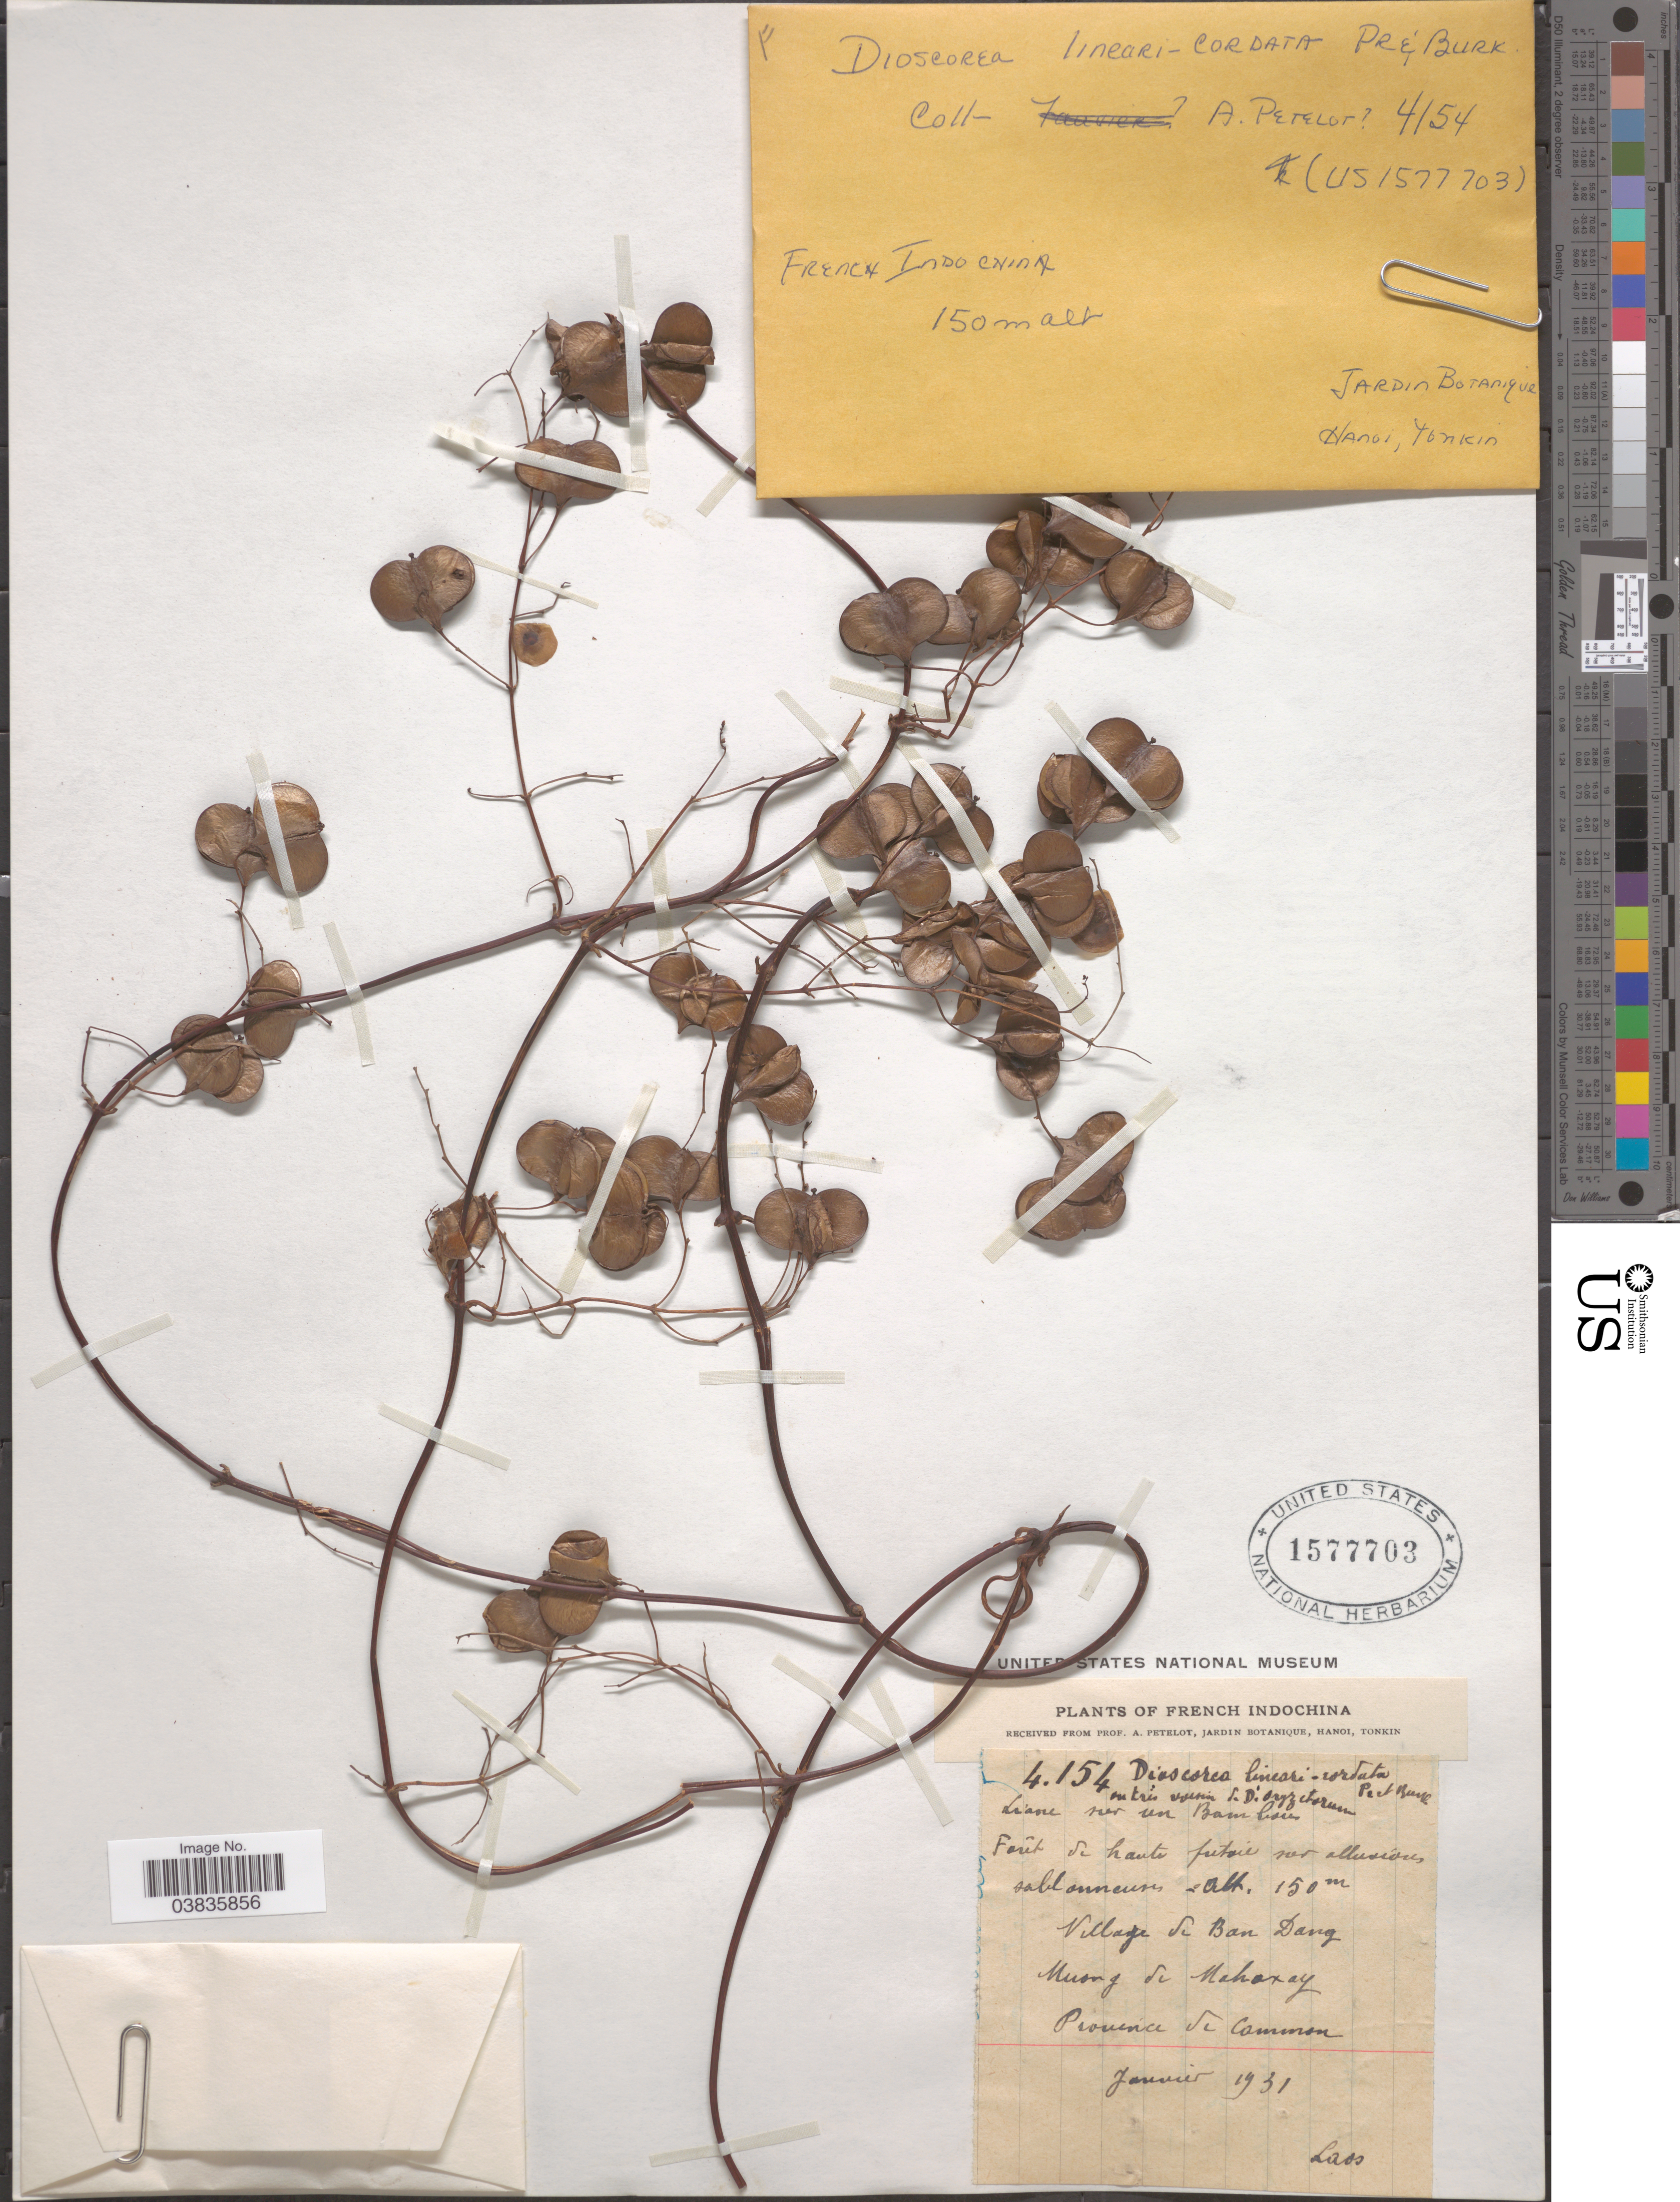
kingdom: Plantae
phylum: Tracheophyta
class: Liliopsida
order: Dioscoreales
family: Dioscoreaceae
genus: Dioscorea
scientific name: Dioscorea lineari-cordata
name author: Prain & Burkill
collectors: A. Petelot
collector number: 4154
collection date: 1931-01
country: Laos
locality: French Indochina. Village de Ban Dang. Musong de Mahaxay. Province de Common. Laos.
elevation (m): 150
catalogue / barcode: US 1577703